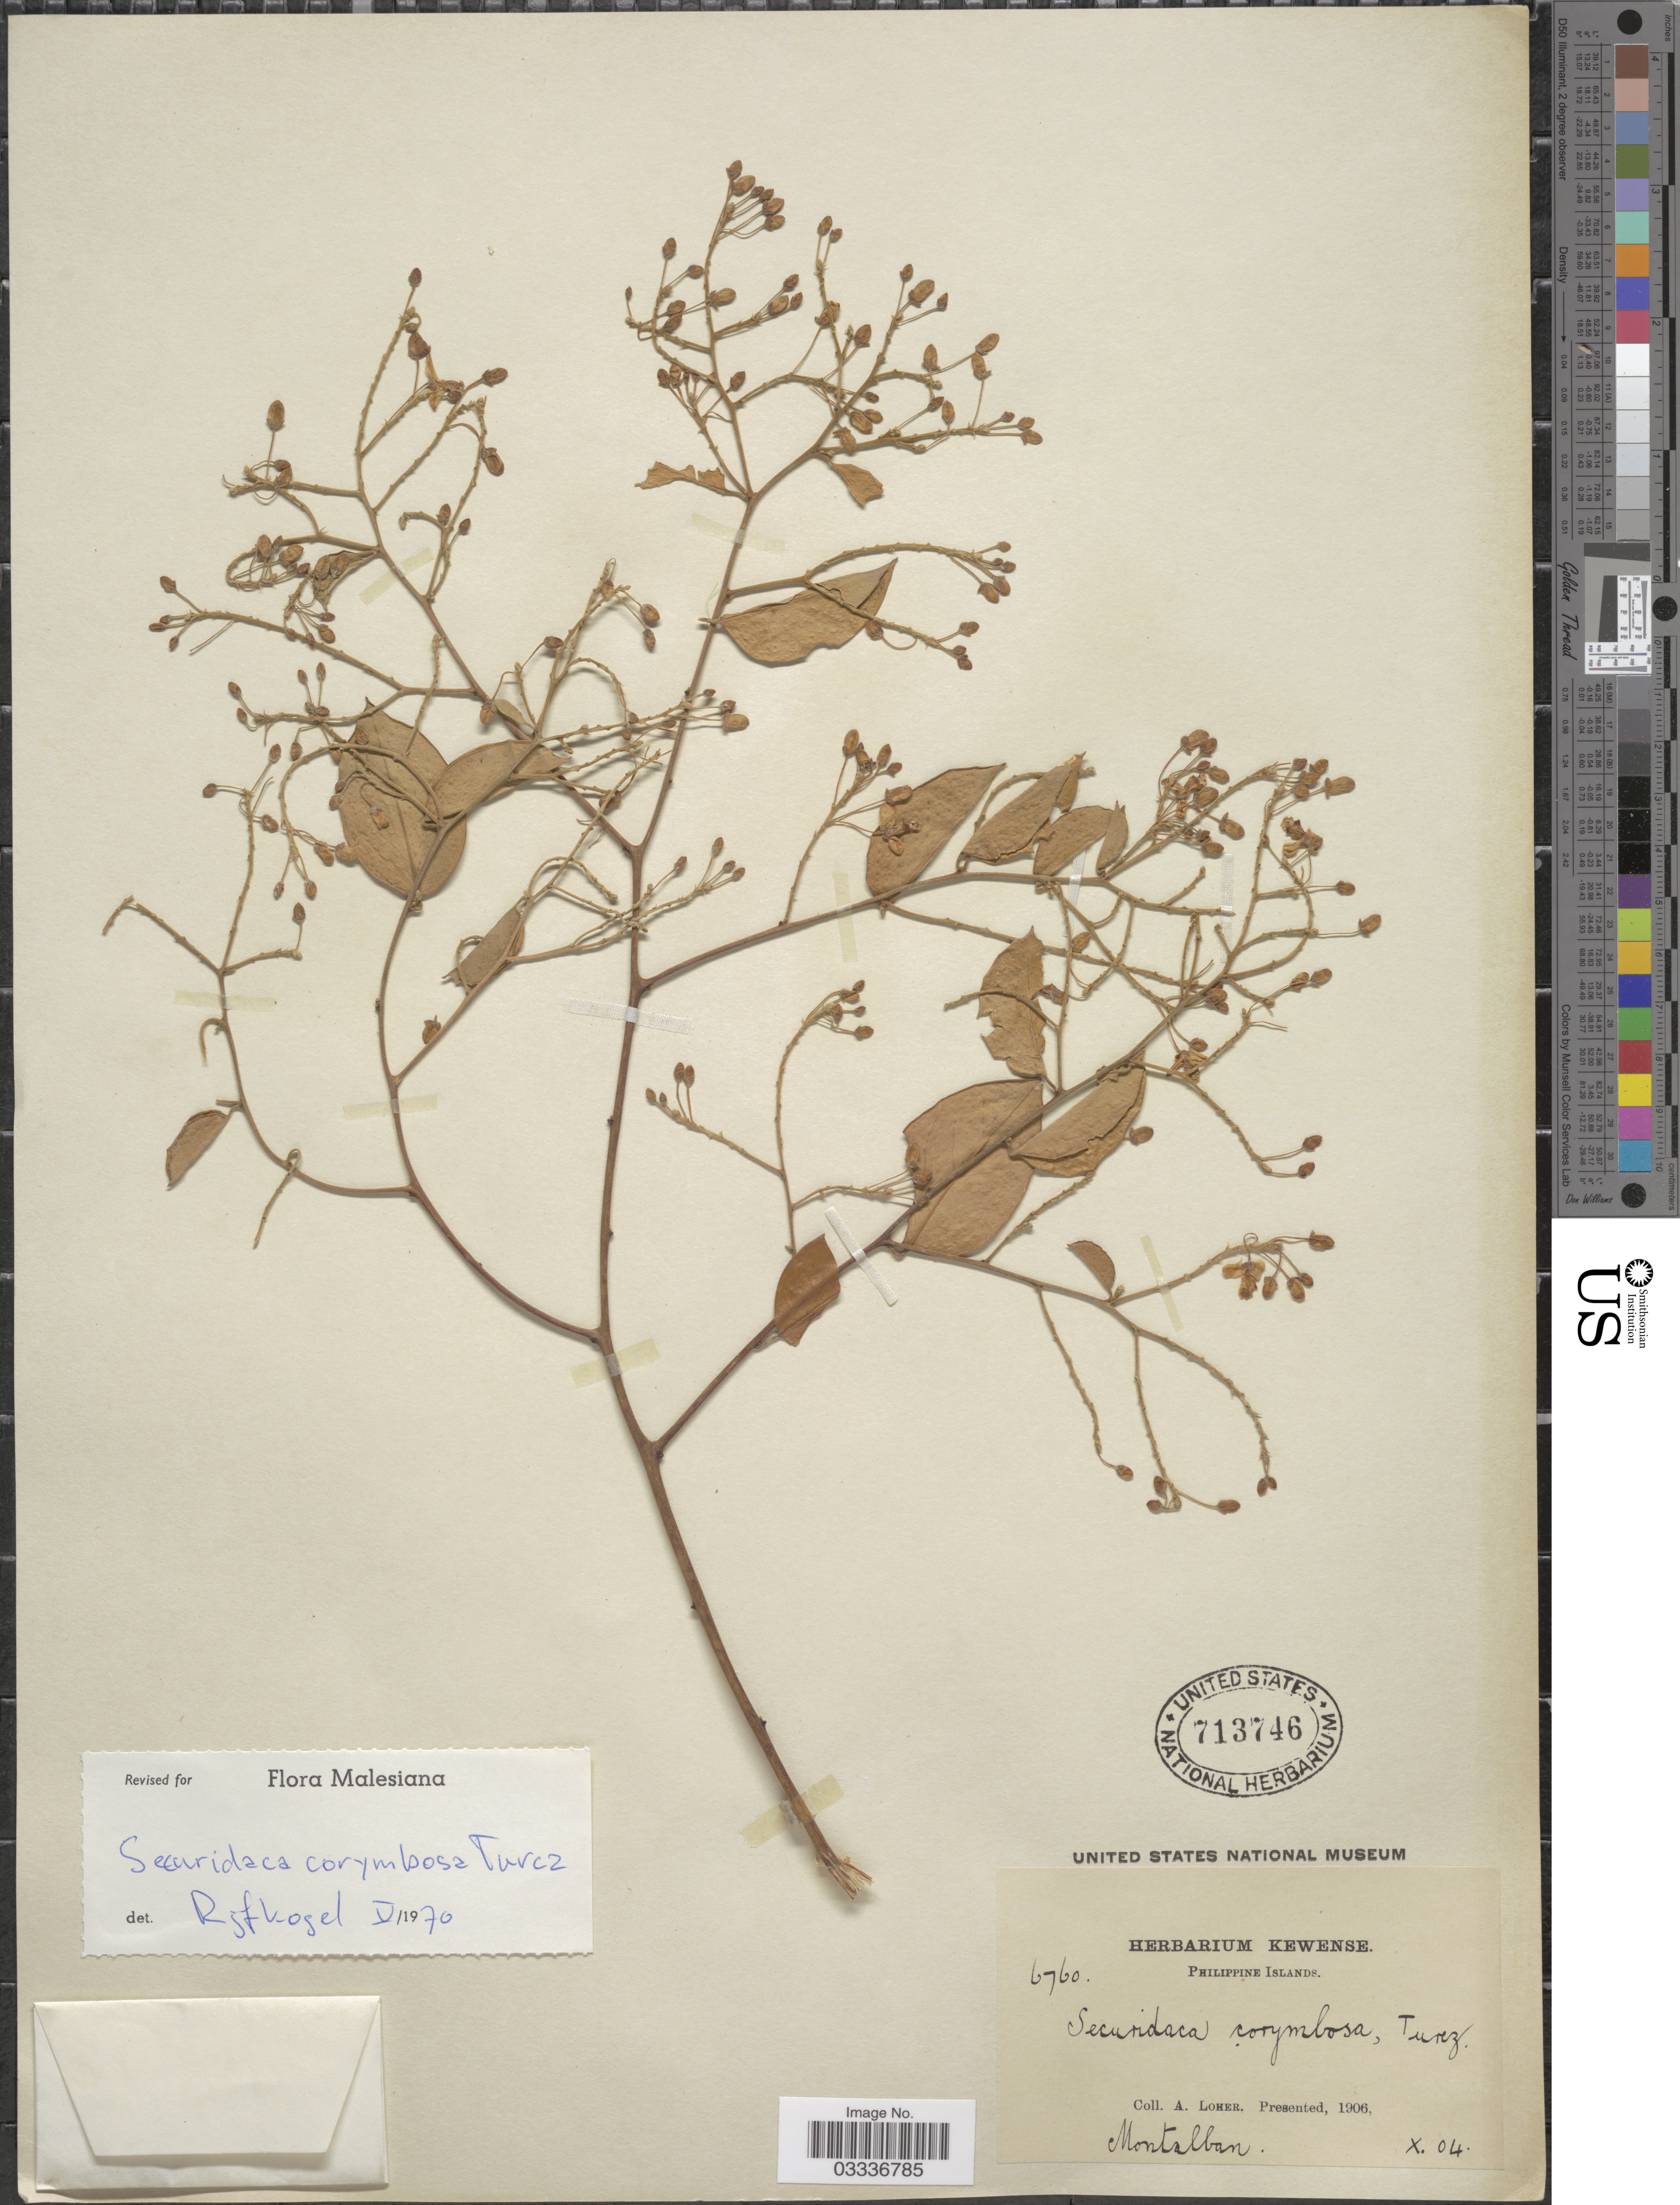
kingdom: Plantae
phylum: Tracheophyta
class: Magnoliopsida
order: Fabales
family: Polygalaceae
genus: Securidaca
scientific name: Securidaca corymbosa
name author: Turcz.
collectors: A. Loher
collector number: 6760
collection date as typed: Transcribed d/m/y: /10/4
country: Philippines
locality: Montalban.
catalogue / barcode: US 713746